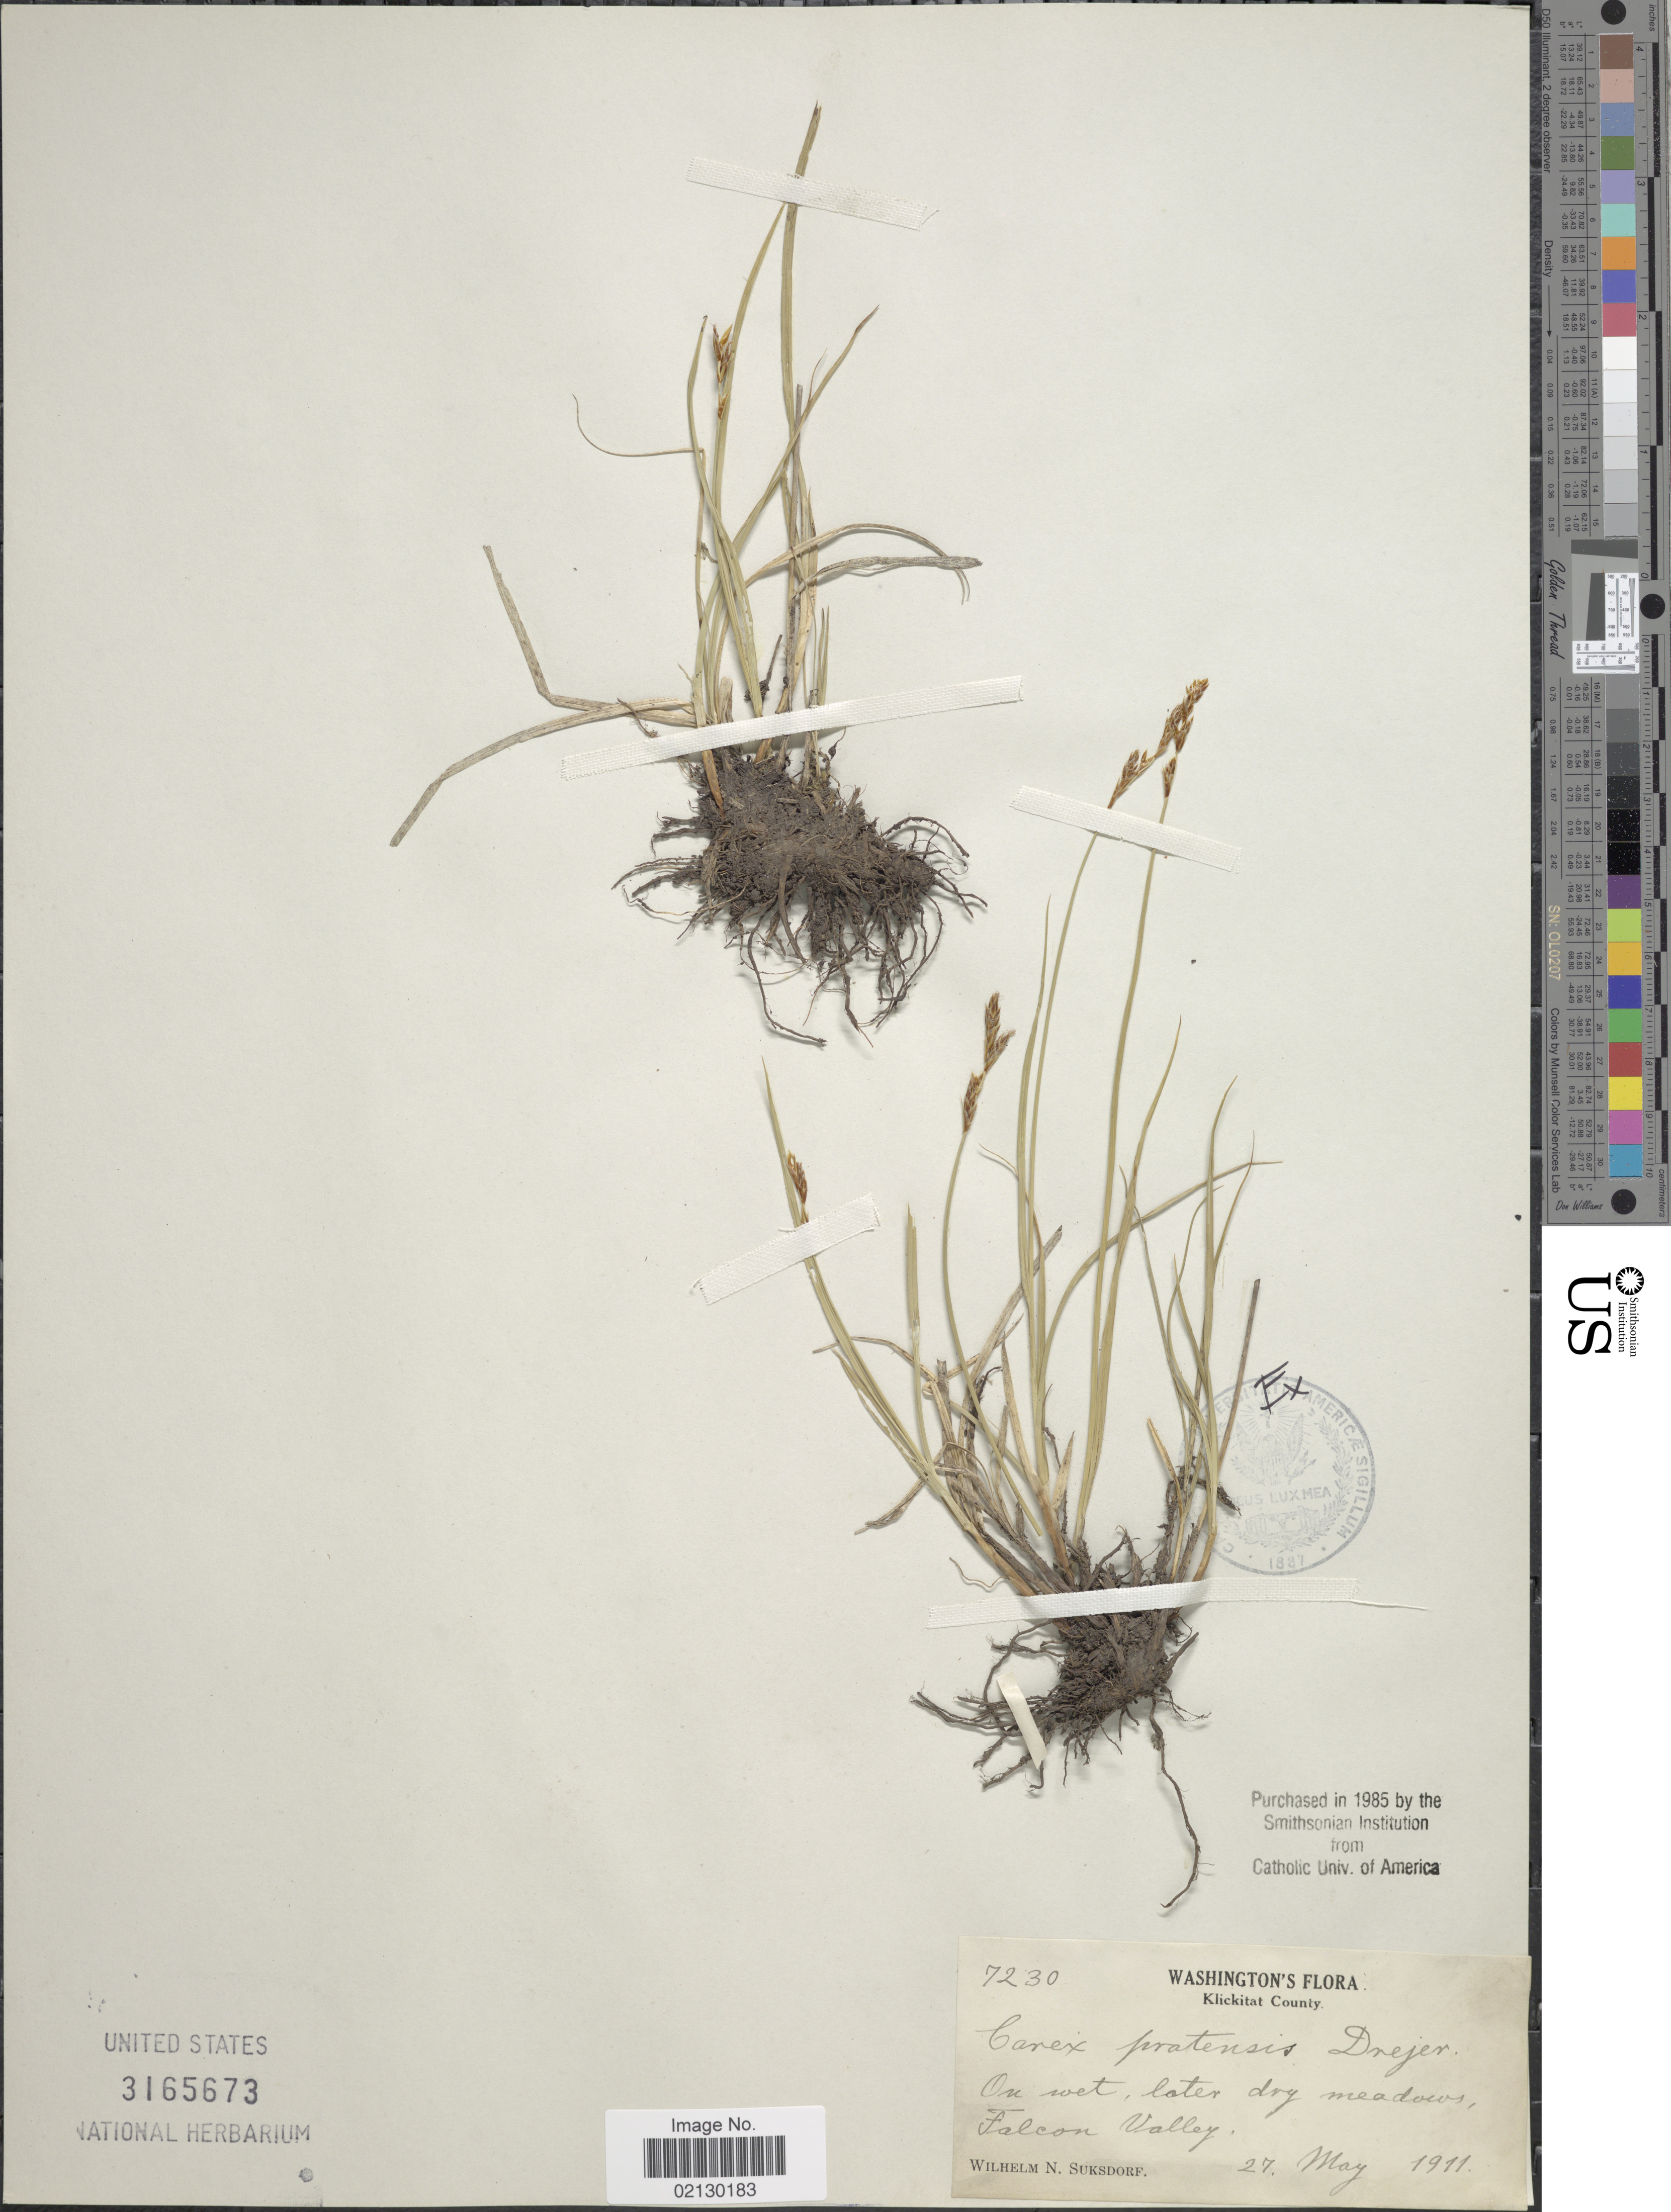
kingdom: Plantae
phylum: Tracheophyta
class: Liliopsida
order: Poales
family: Cyperaceae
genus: Carex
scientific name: Carex praticola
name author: Rydb.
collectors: W. N. Suksdorf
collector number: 7230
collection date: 1911-05-27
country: United States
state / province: Washington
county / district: Klickitat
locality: Klickitat County, Falcon Valley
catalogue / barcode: US 3165673